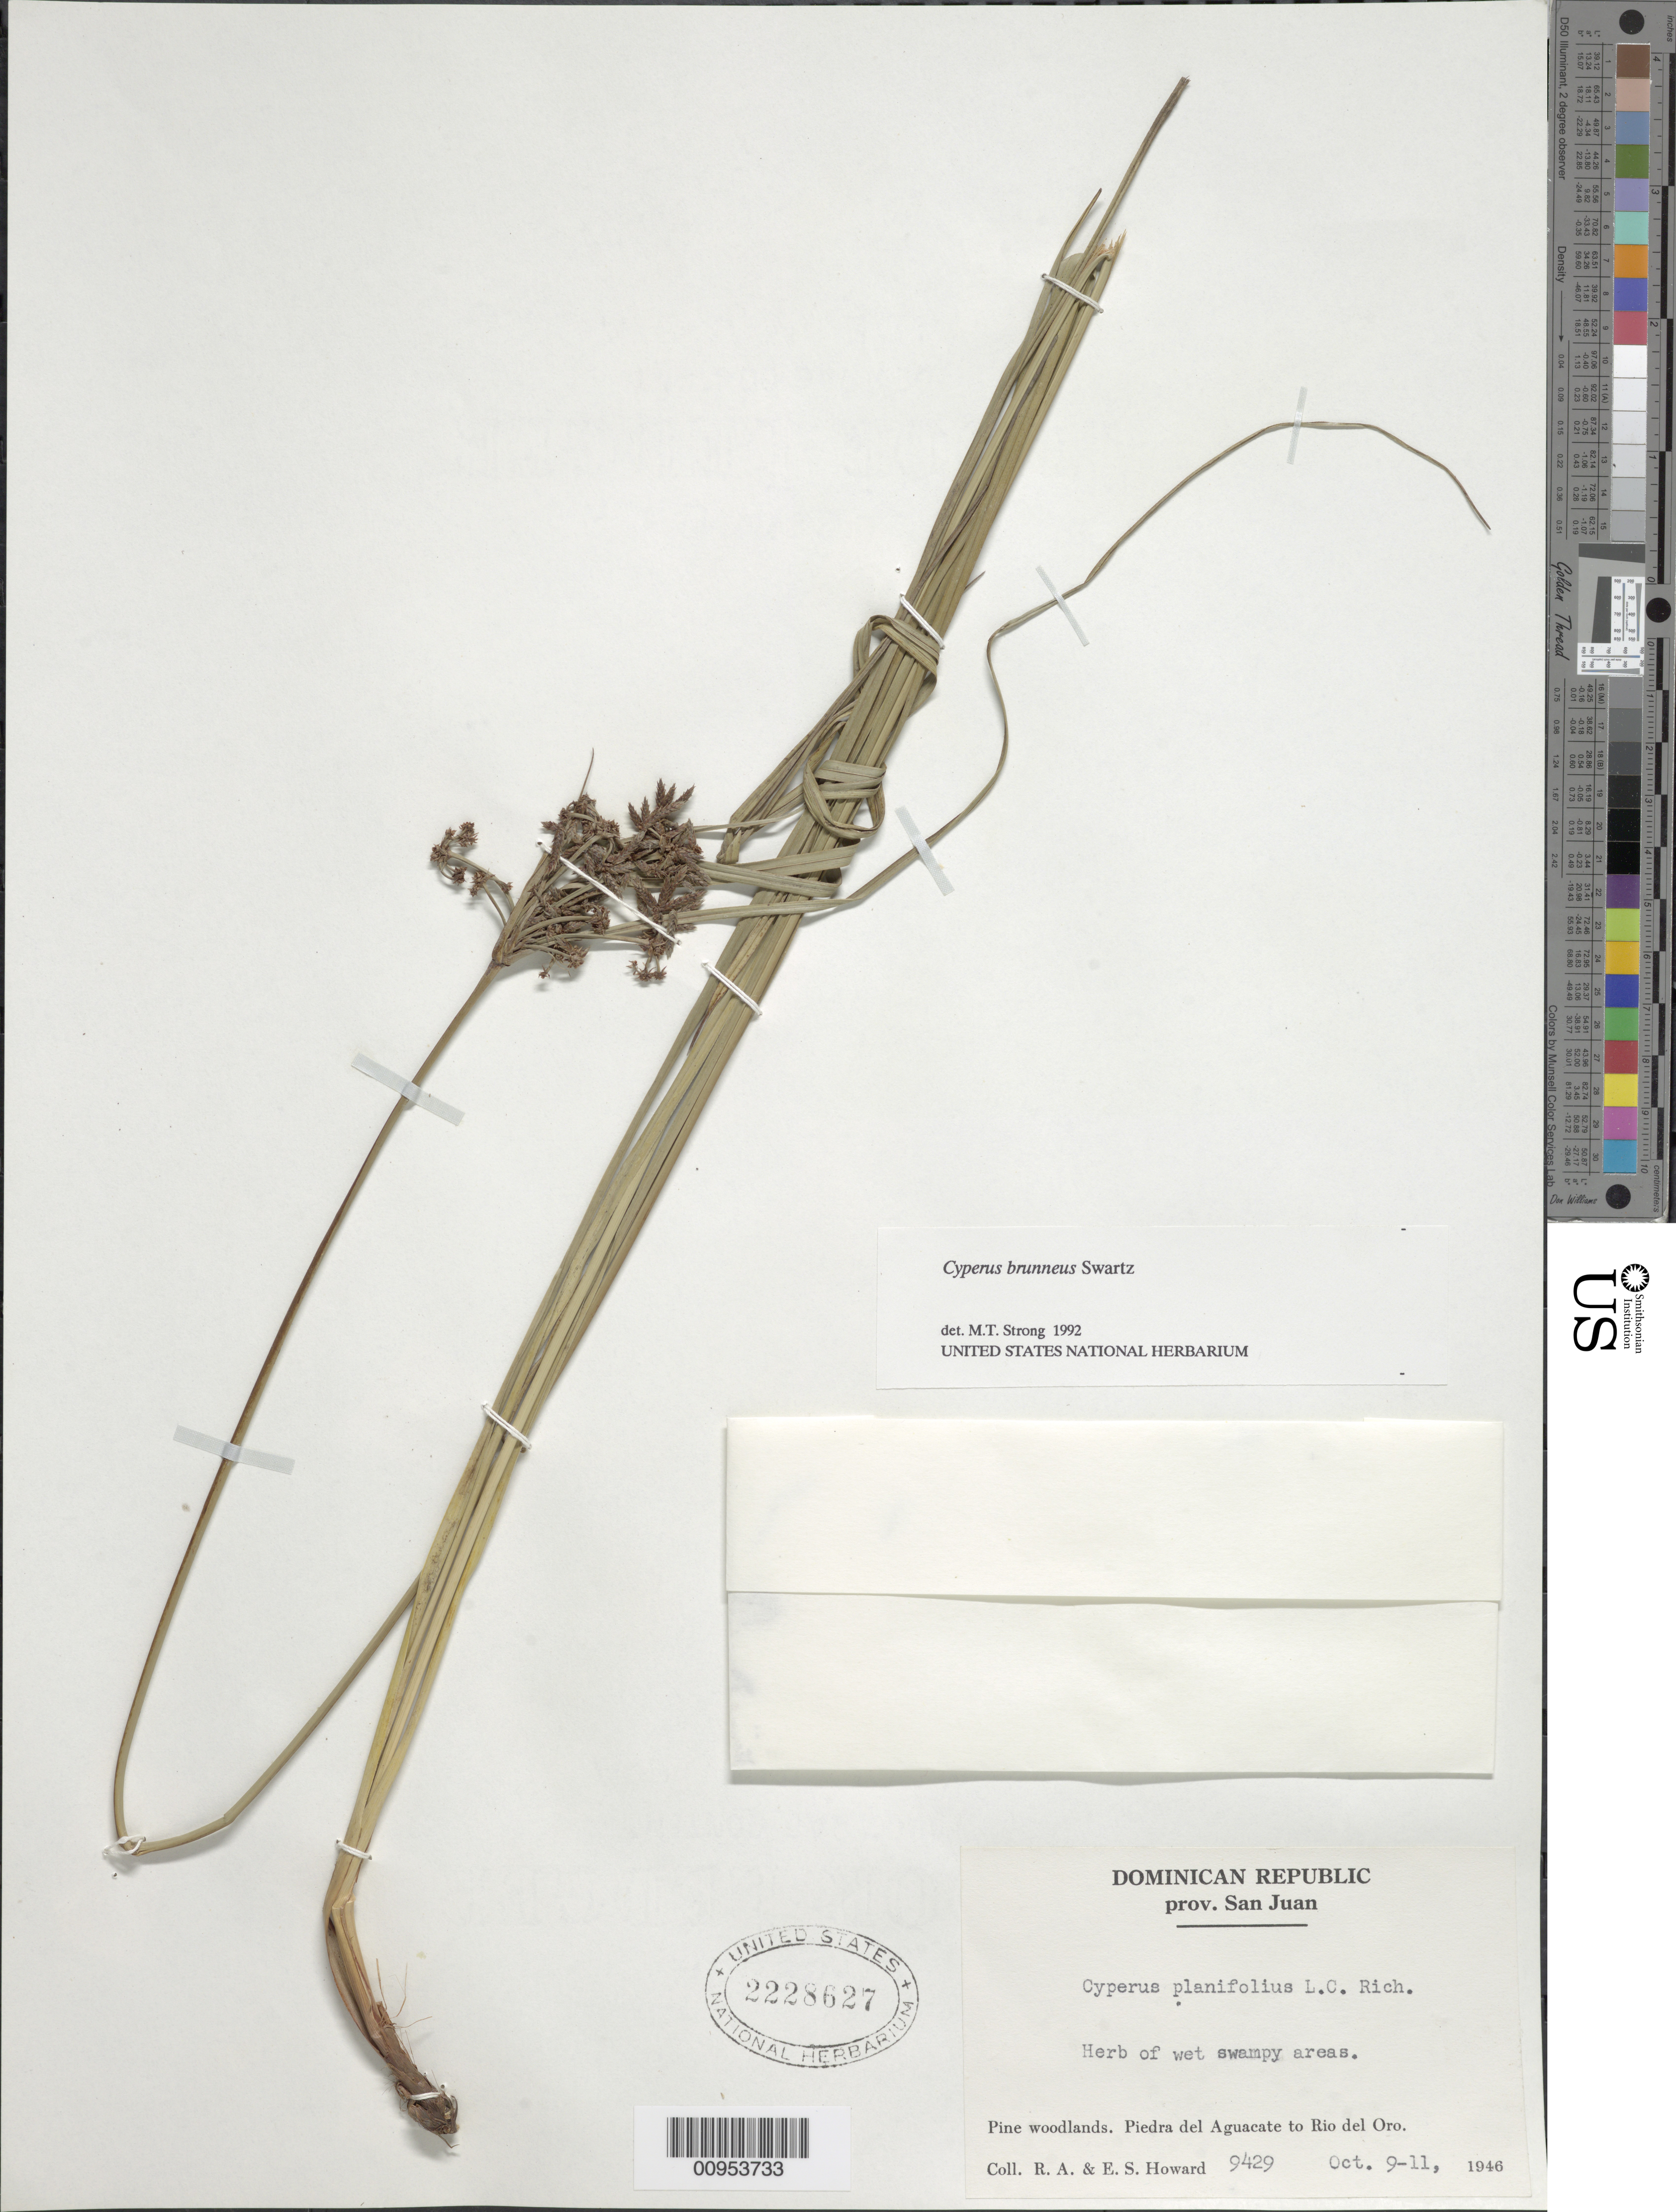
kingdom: Plantae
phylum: Tracheophyta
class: Liliopsida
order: Poales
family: Cyperaceae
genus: Cyperus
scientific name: Cyperus brunneus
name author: Sw.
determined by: Strong, M. T., (US), Smithsonian Institution - National Museum of Natural History (UNITED STATES)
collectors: R. A. Howard & E. S. Howard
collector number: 9429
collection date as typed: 09 Oct 1946 to 11 Oct 1946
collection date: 1946-10-09/1946-10-11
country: Dominican Republic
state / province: San Juan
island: Hispaniola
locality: Swampy area in pine woodlands, Piedra del Aguacate to Rio del Oro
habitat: Wet swampy area in pine woodlands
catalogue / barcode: US 2228627